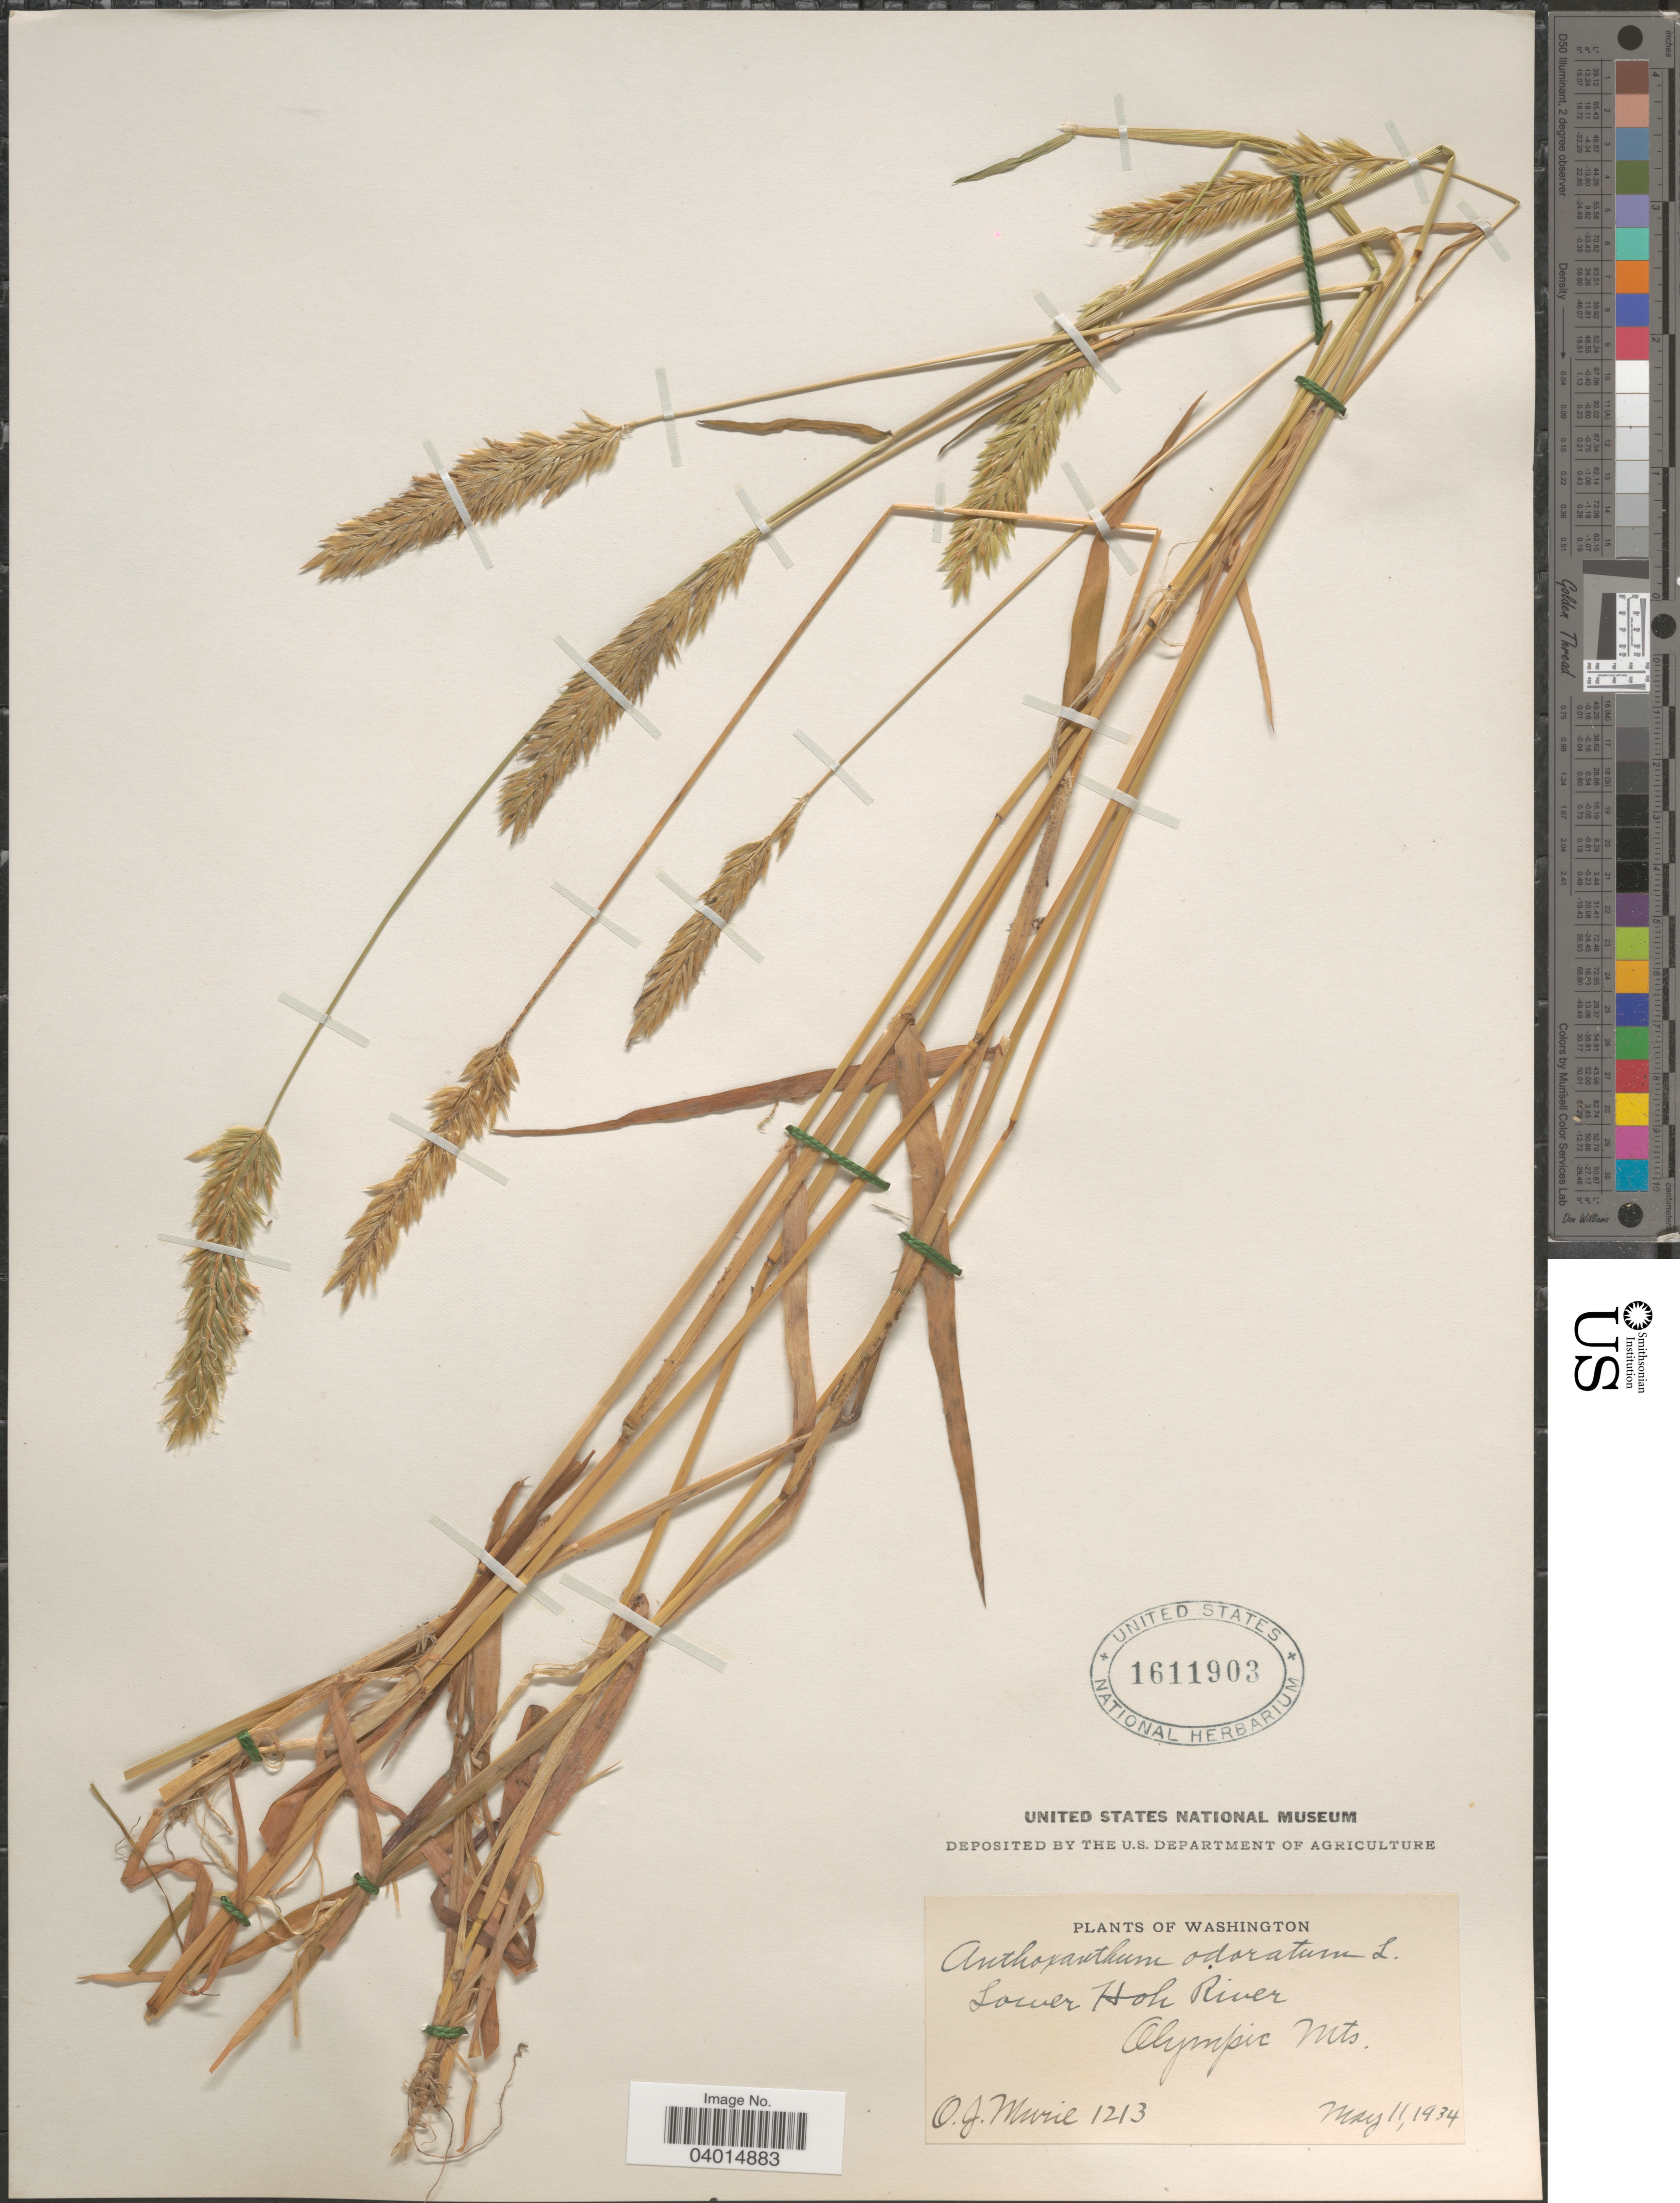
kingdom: Plantae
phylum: Tracheophyta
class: Liliopsida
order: Poales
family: Poaceae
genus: Anthoxanthum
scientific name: Anthoxanthum odoratum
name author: L.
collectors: O. Murie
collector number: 1213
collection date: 1934-05-11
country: United States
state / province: Washington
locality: Lower Hoh River, Olympic Mts.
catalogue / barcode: US 1611903